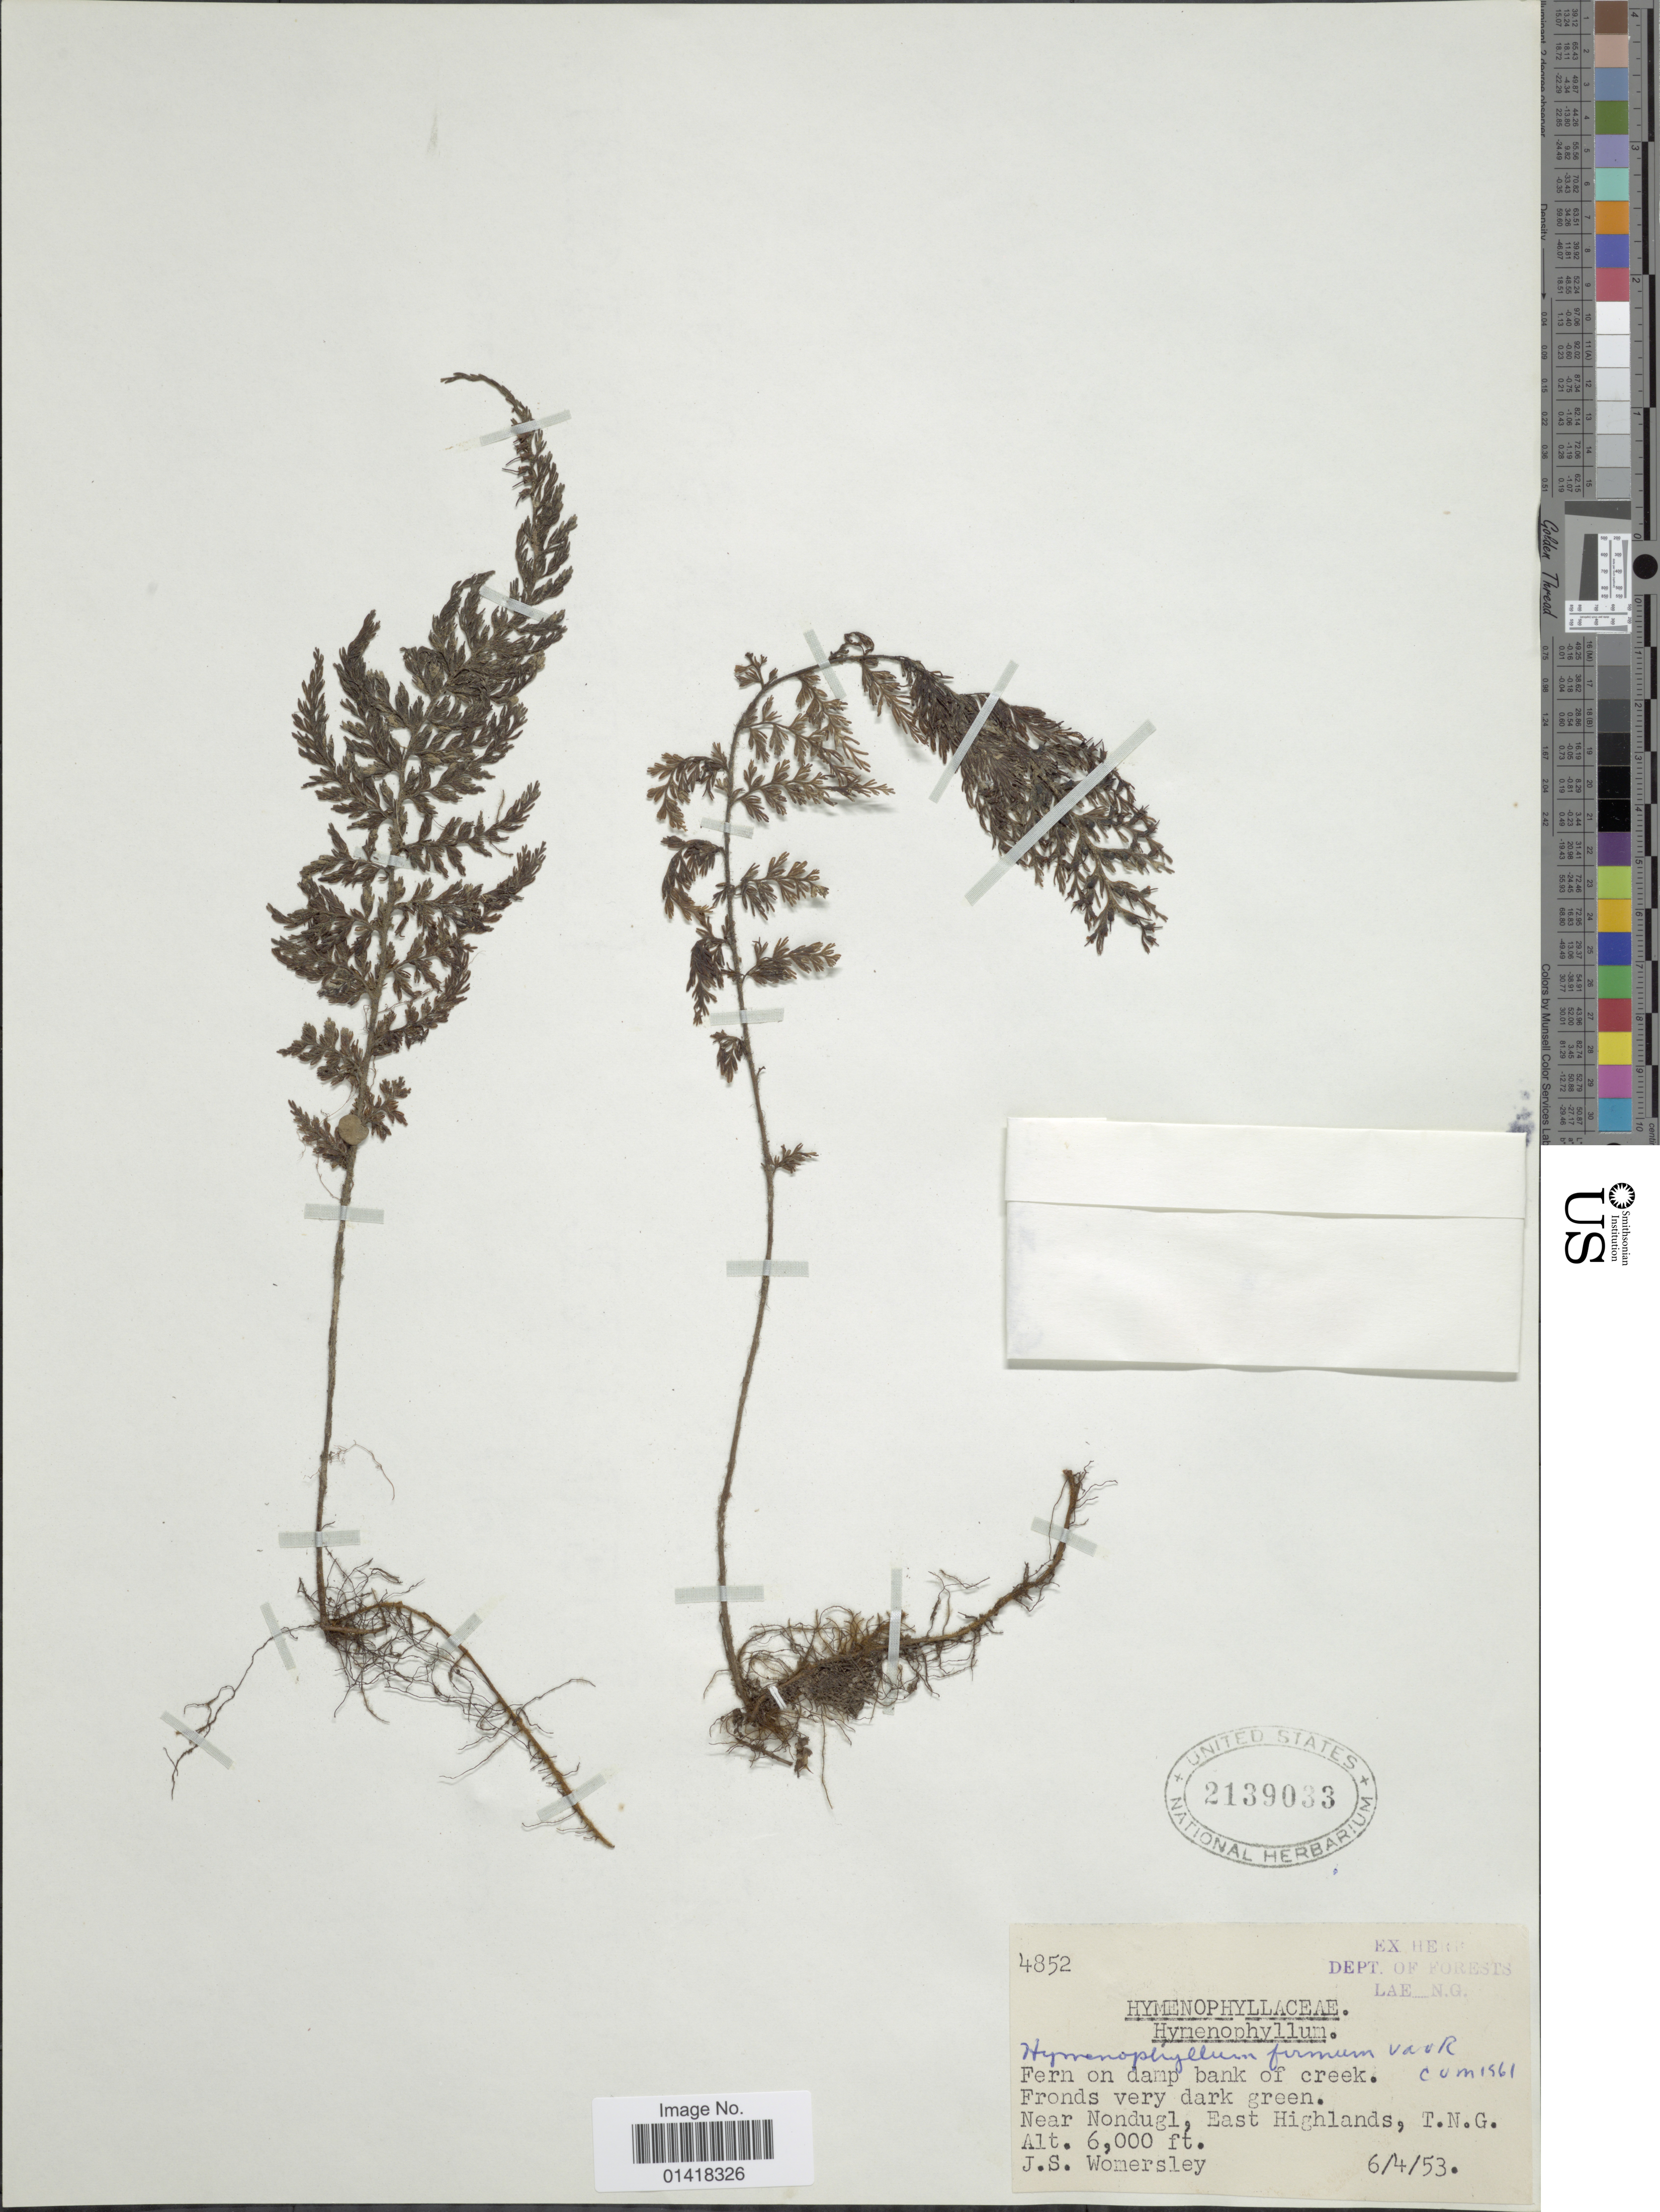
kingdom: Plantae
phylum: Tracheophyta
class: Polypodiopsida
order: Hymenophyllales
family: Hymenophyllaceae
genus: Hymenophyllum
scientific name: Hymenophyllum firmum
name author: Alderw.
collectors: J. S. Womersley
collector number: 4852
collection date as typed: Transcribed d/m/y: 6/4/53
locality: Fern on damp bank of creek. Fronds very dark green, Near Nondugl, East Highlands. T. N. G.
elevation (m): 1829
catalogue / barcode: US 2139033